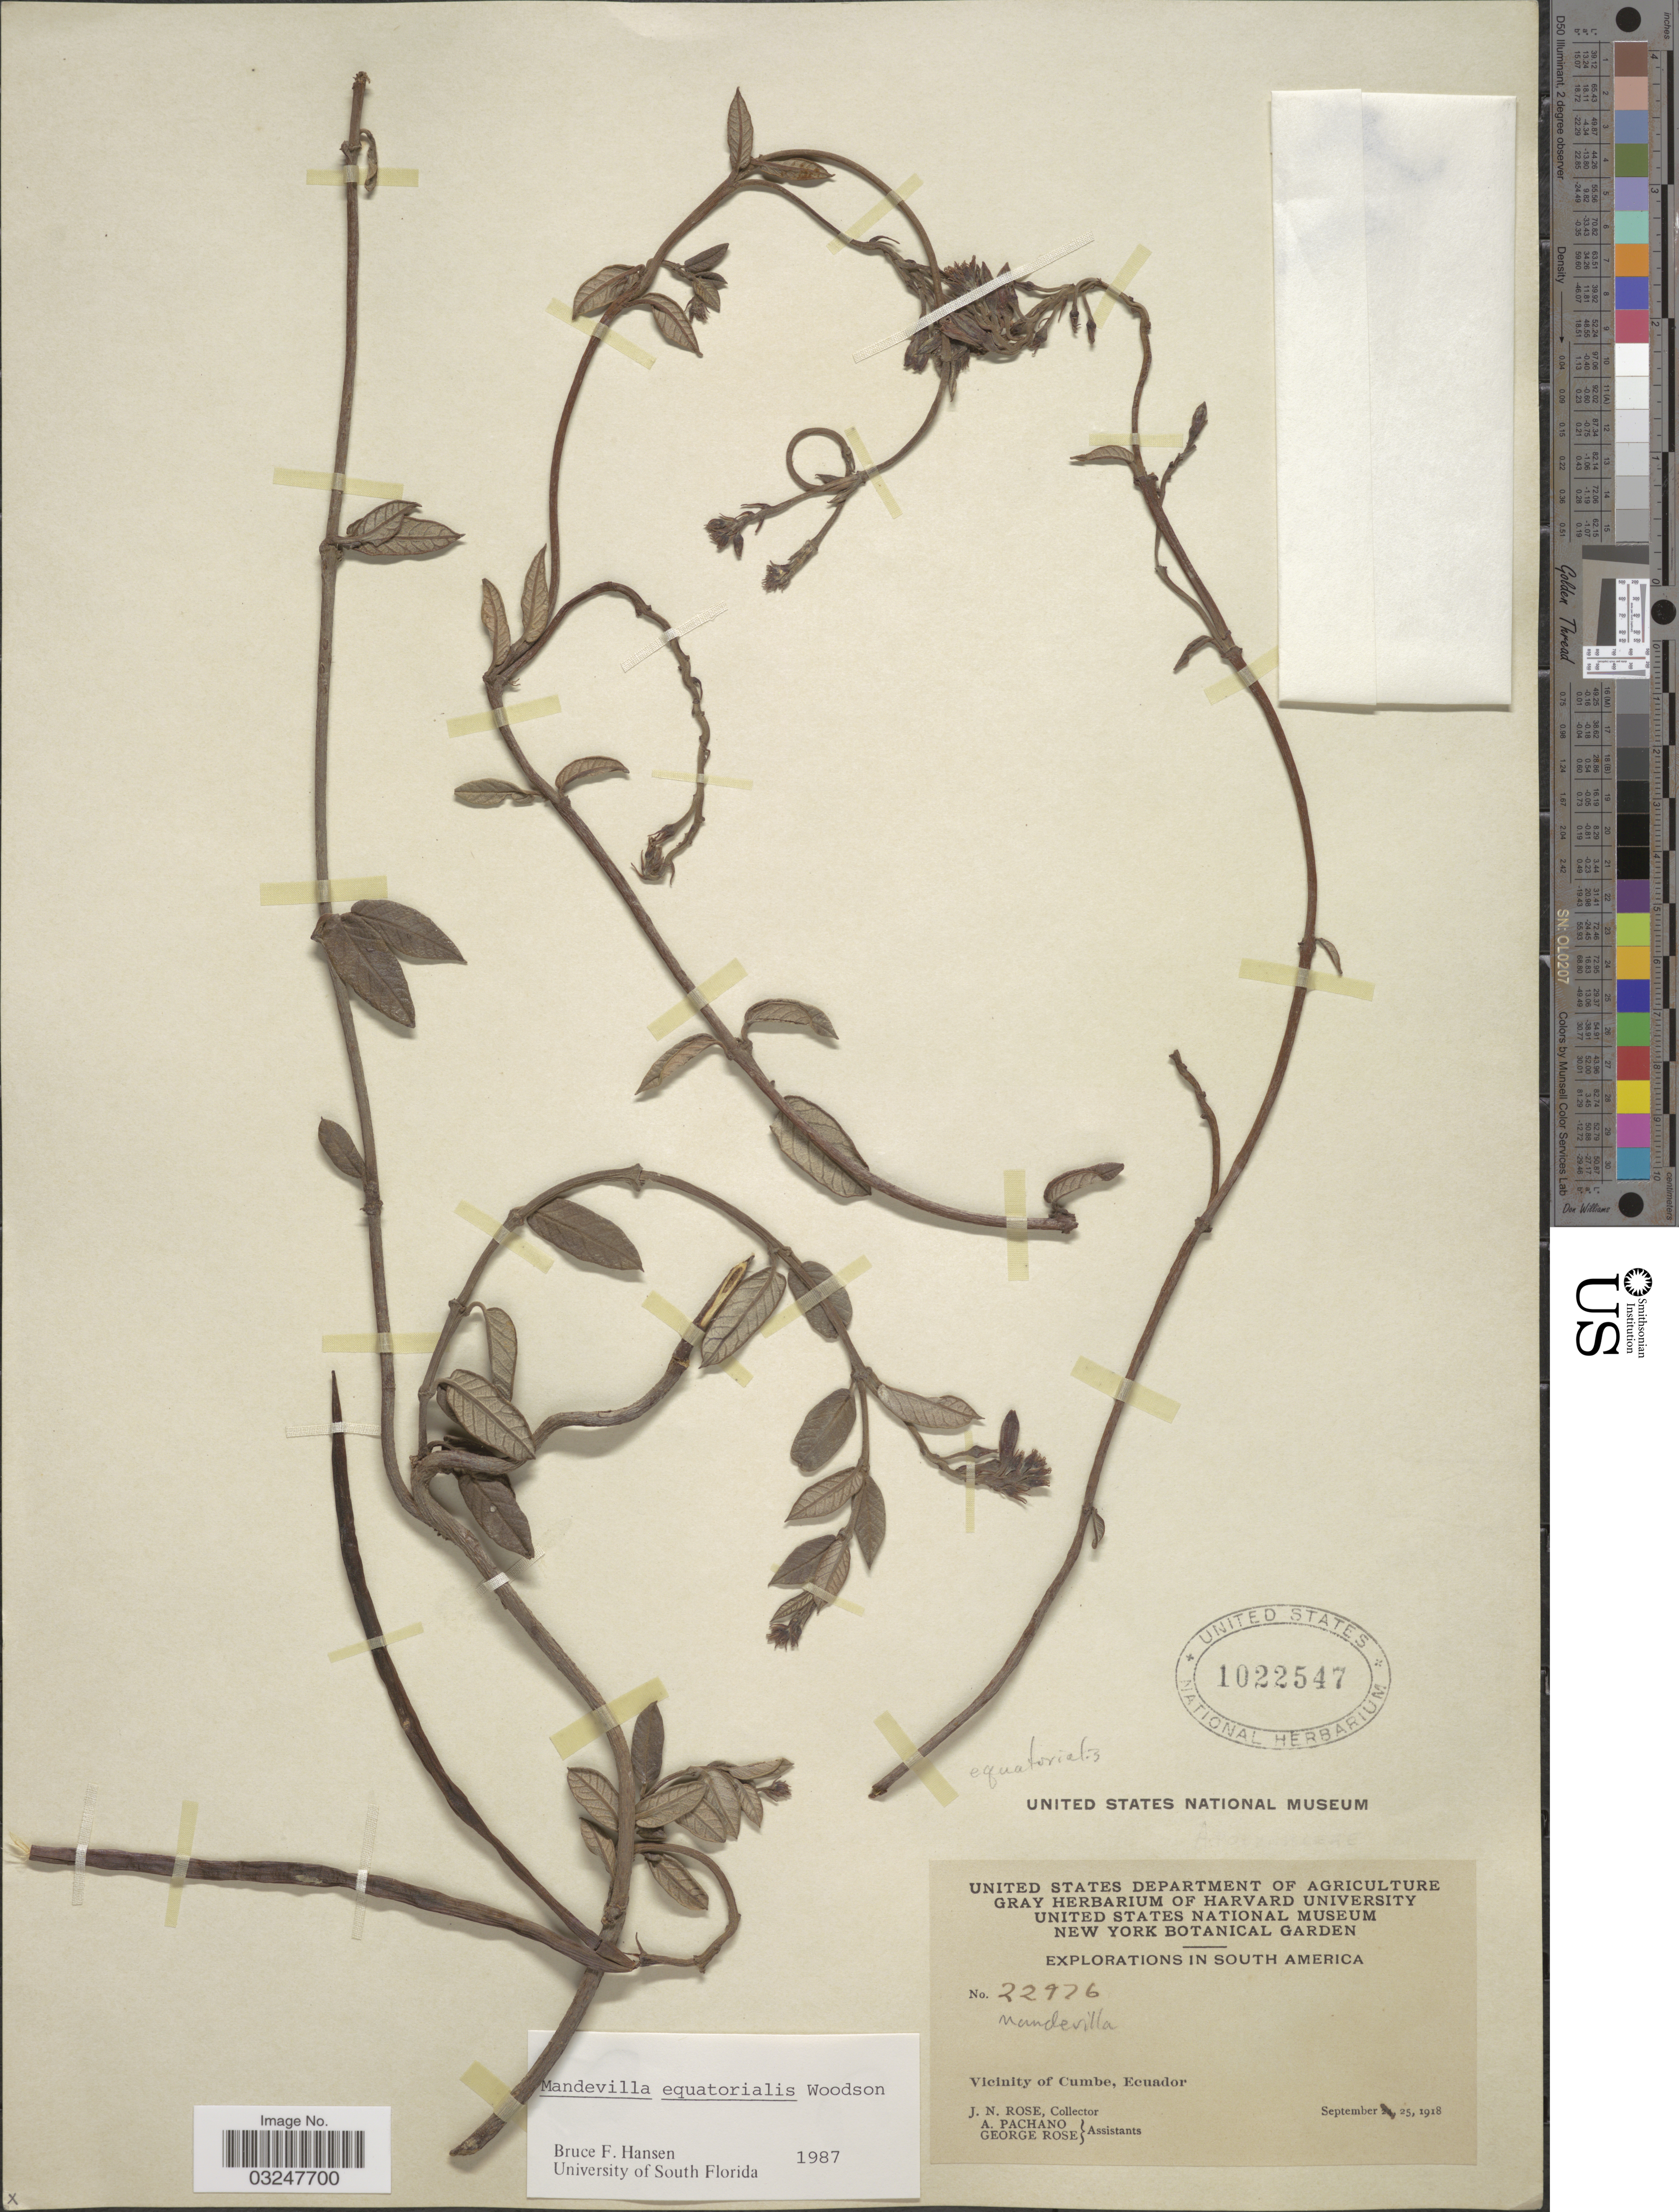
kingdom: Plantae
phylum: Tracheophyta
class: Magnoliopsida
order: Gentianales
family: Apocynaceae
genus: Mandevilla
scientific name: Mandevilla equatorialis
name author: Woodson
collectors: J. N. Rose, A. Pachano & G. Rose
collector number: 22976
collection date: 1918-09-25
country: Ecuador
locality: Vicinity of Cumbe, Ecuador.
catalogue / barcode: US 1022547